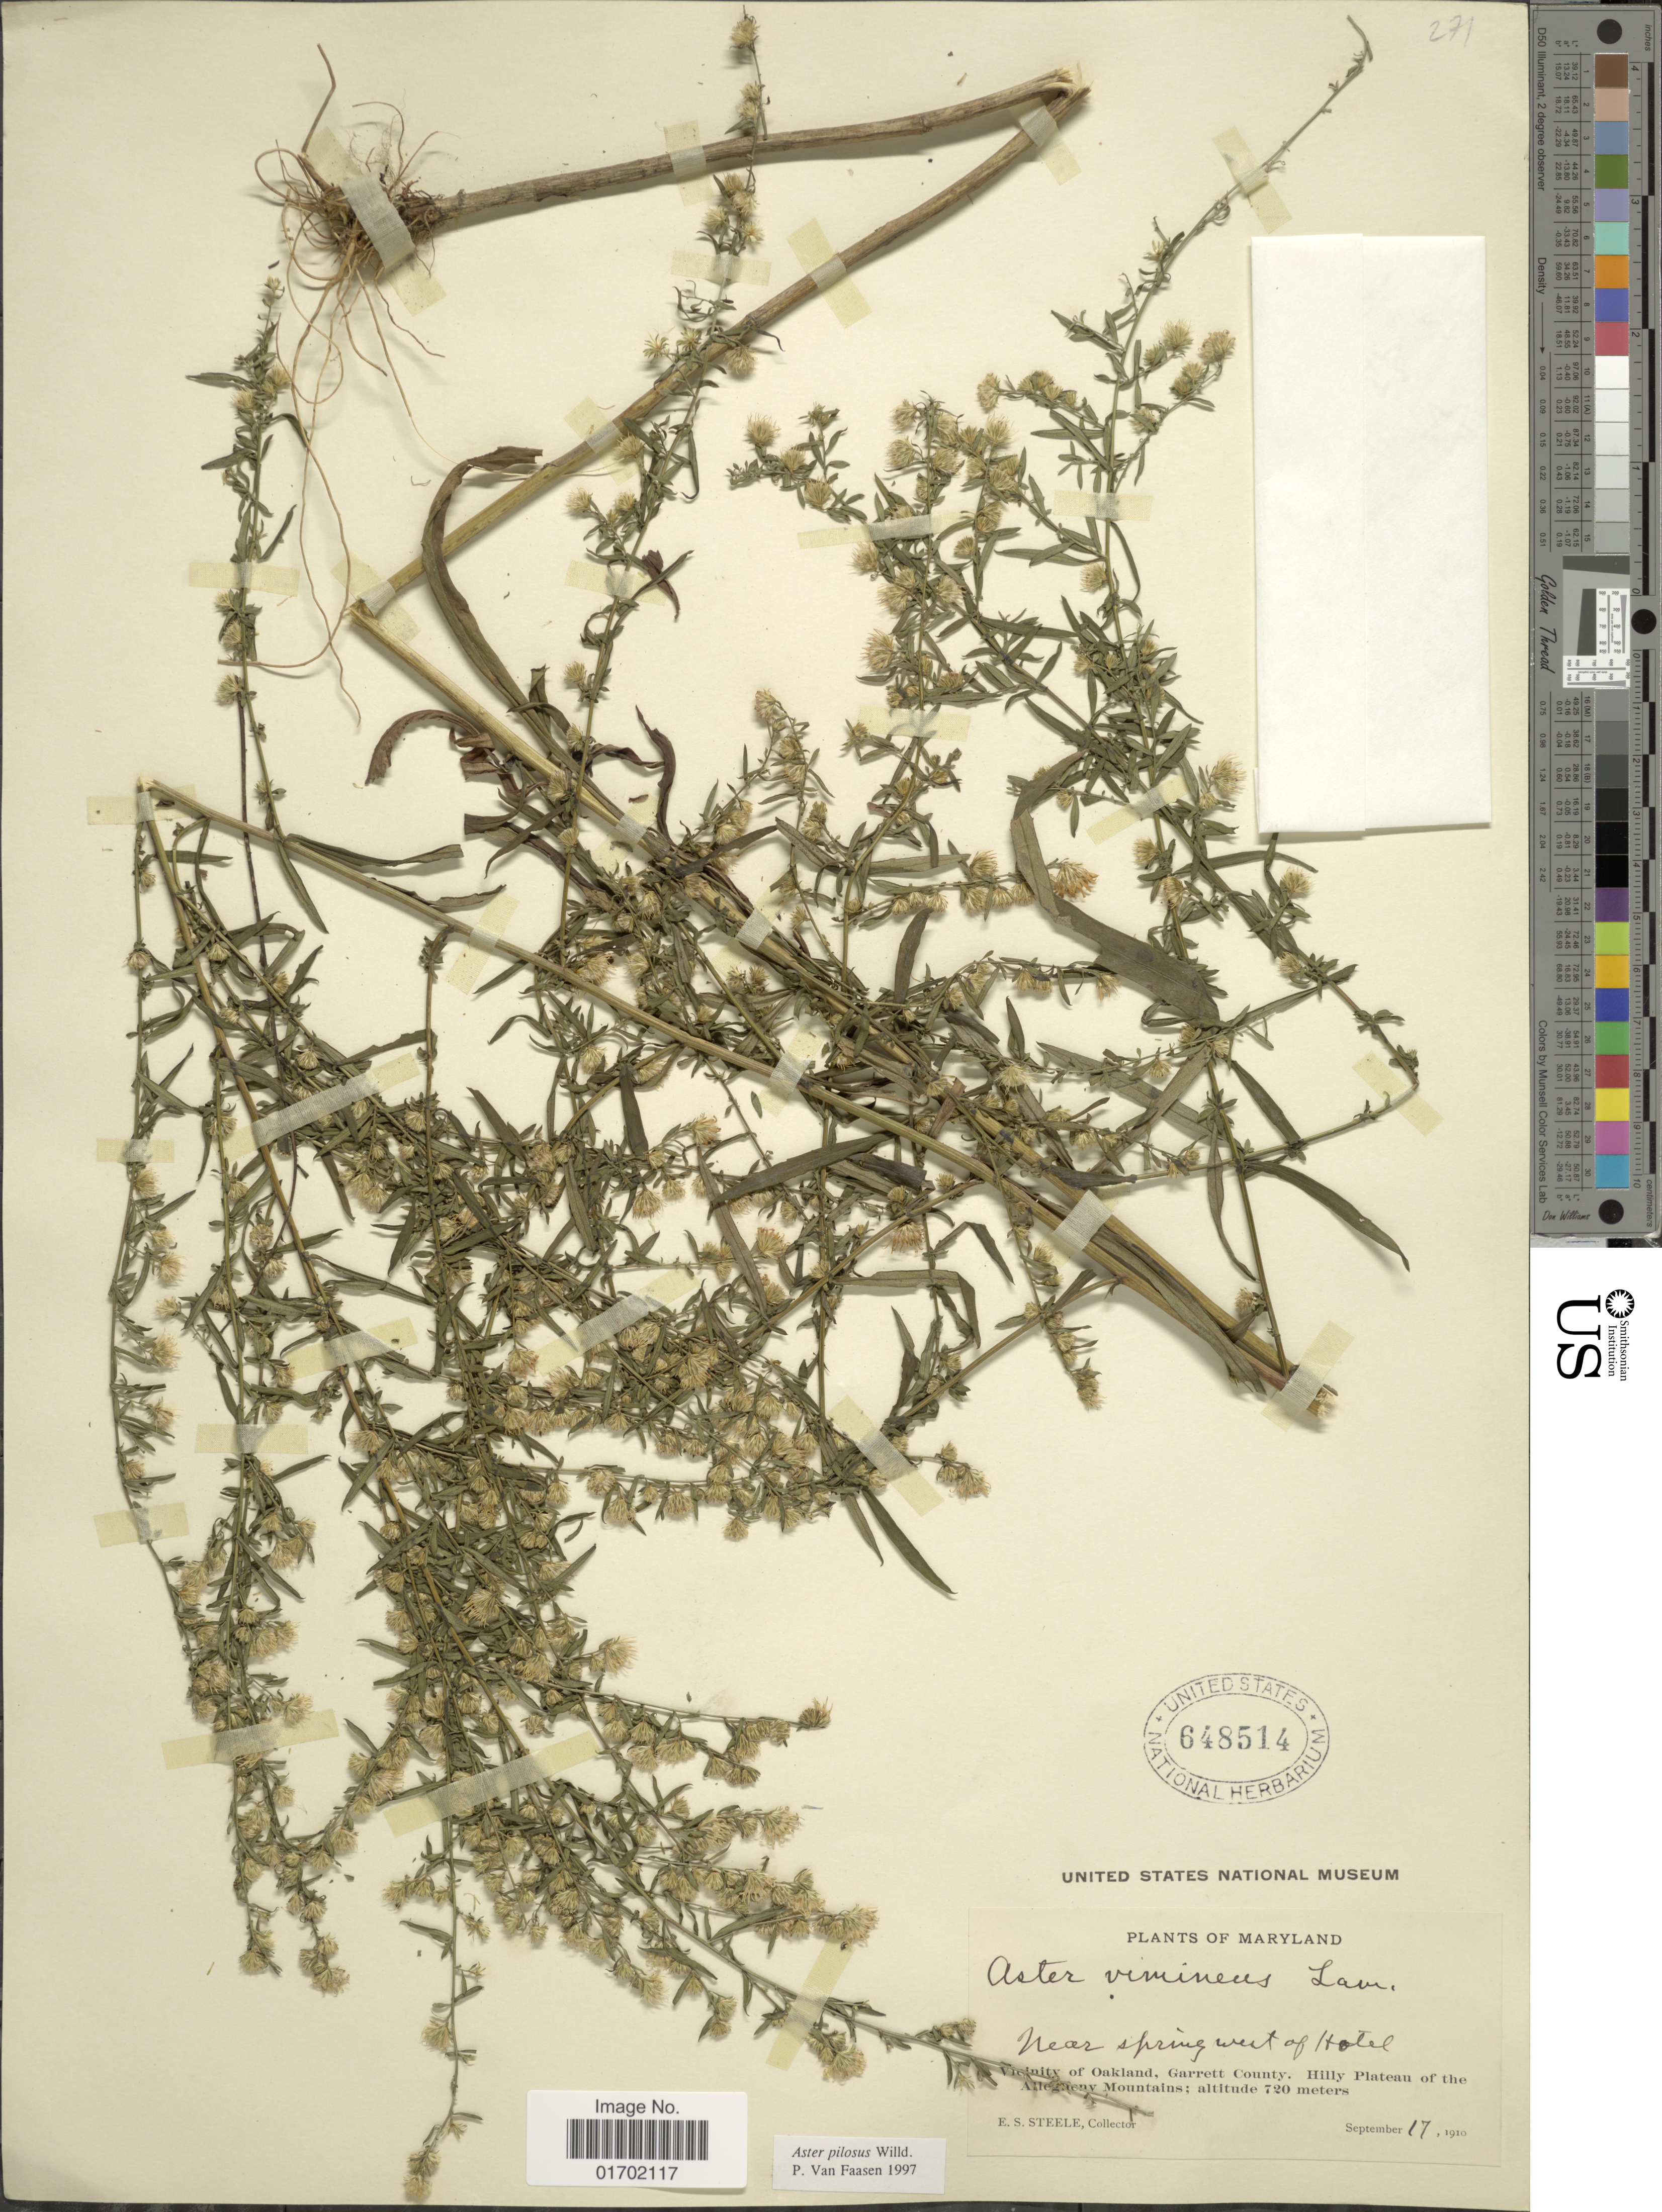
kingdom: Plantae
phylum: Tracheophyta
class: Magnoliopsida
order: Asterales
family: Asteraceae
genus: Symphyotrichum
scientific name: Symphyotrichum pilosum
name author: (Willd.) G.L. Nesom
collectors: E. Steele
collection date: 1910-09-17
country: United States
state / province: Maryland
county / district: Garrett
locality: West of Hotel, Vicinity of Oakland, Garrett County, Hillt Plateau of the Allegheny Mountains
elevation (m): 720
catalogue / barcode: US 648514